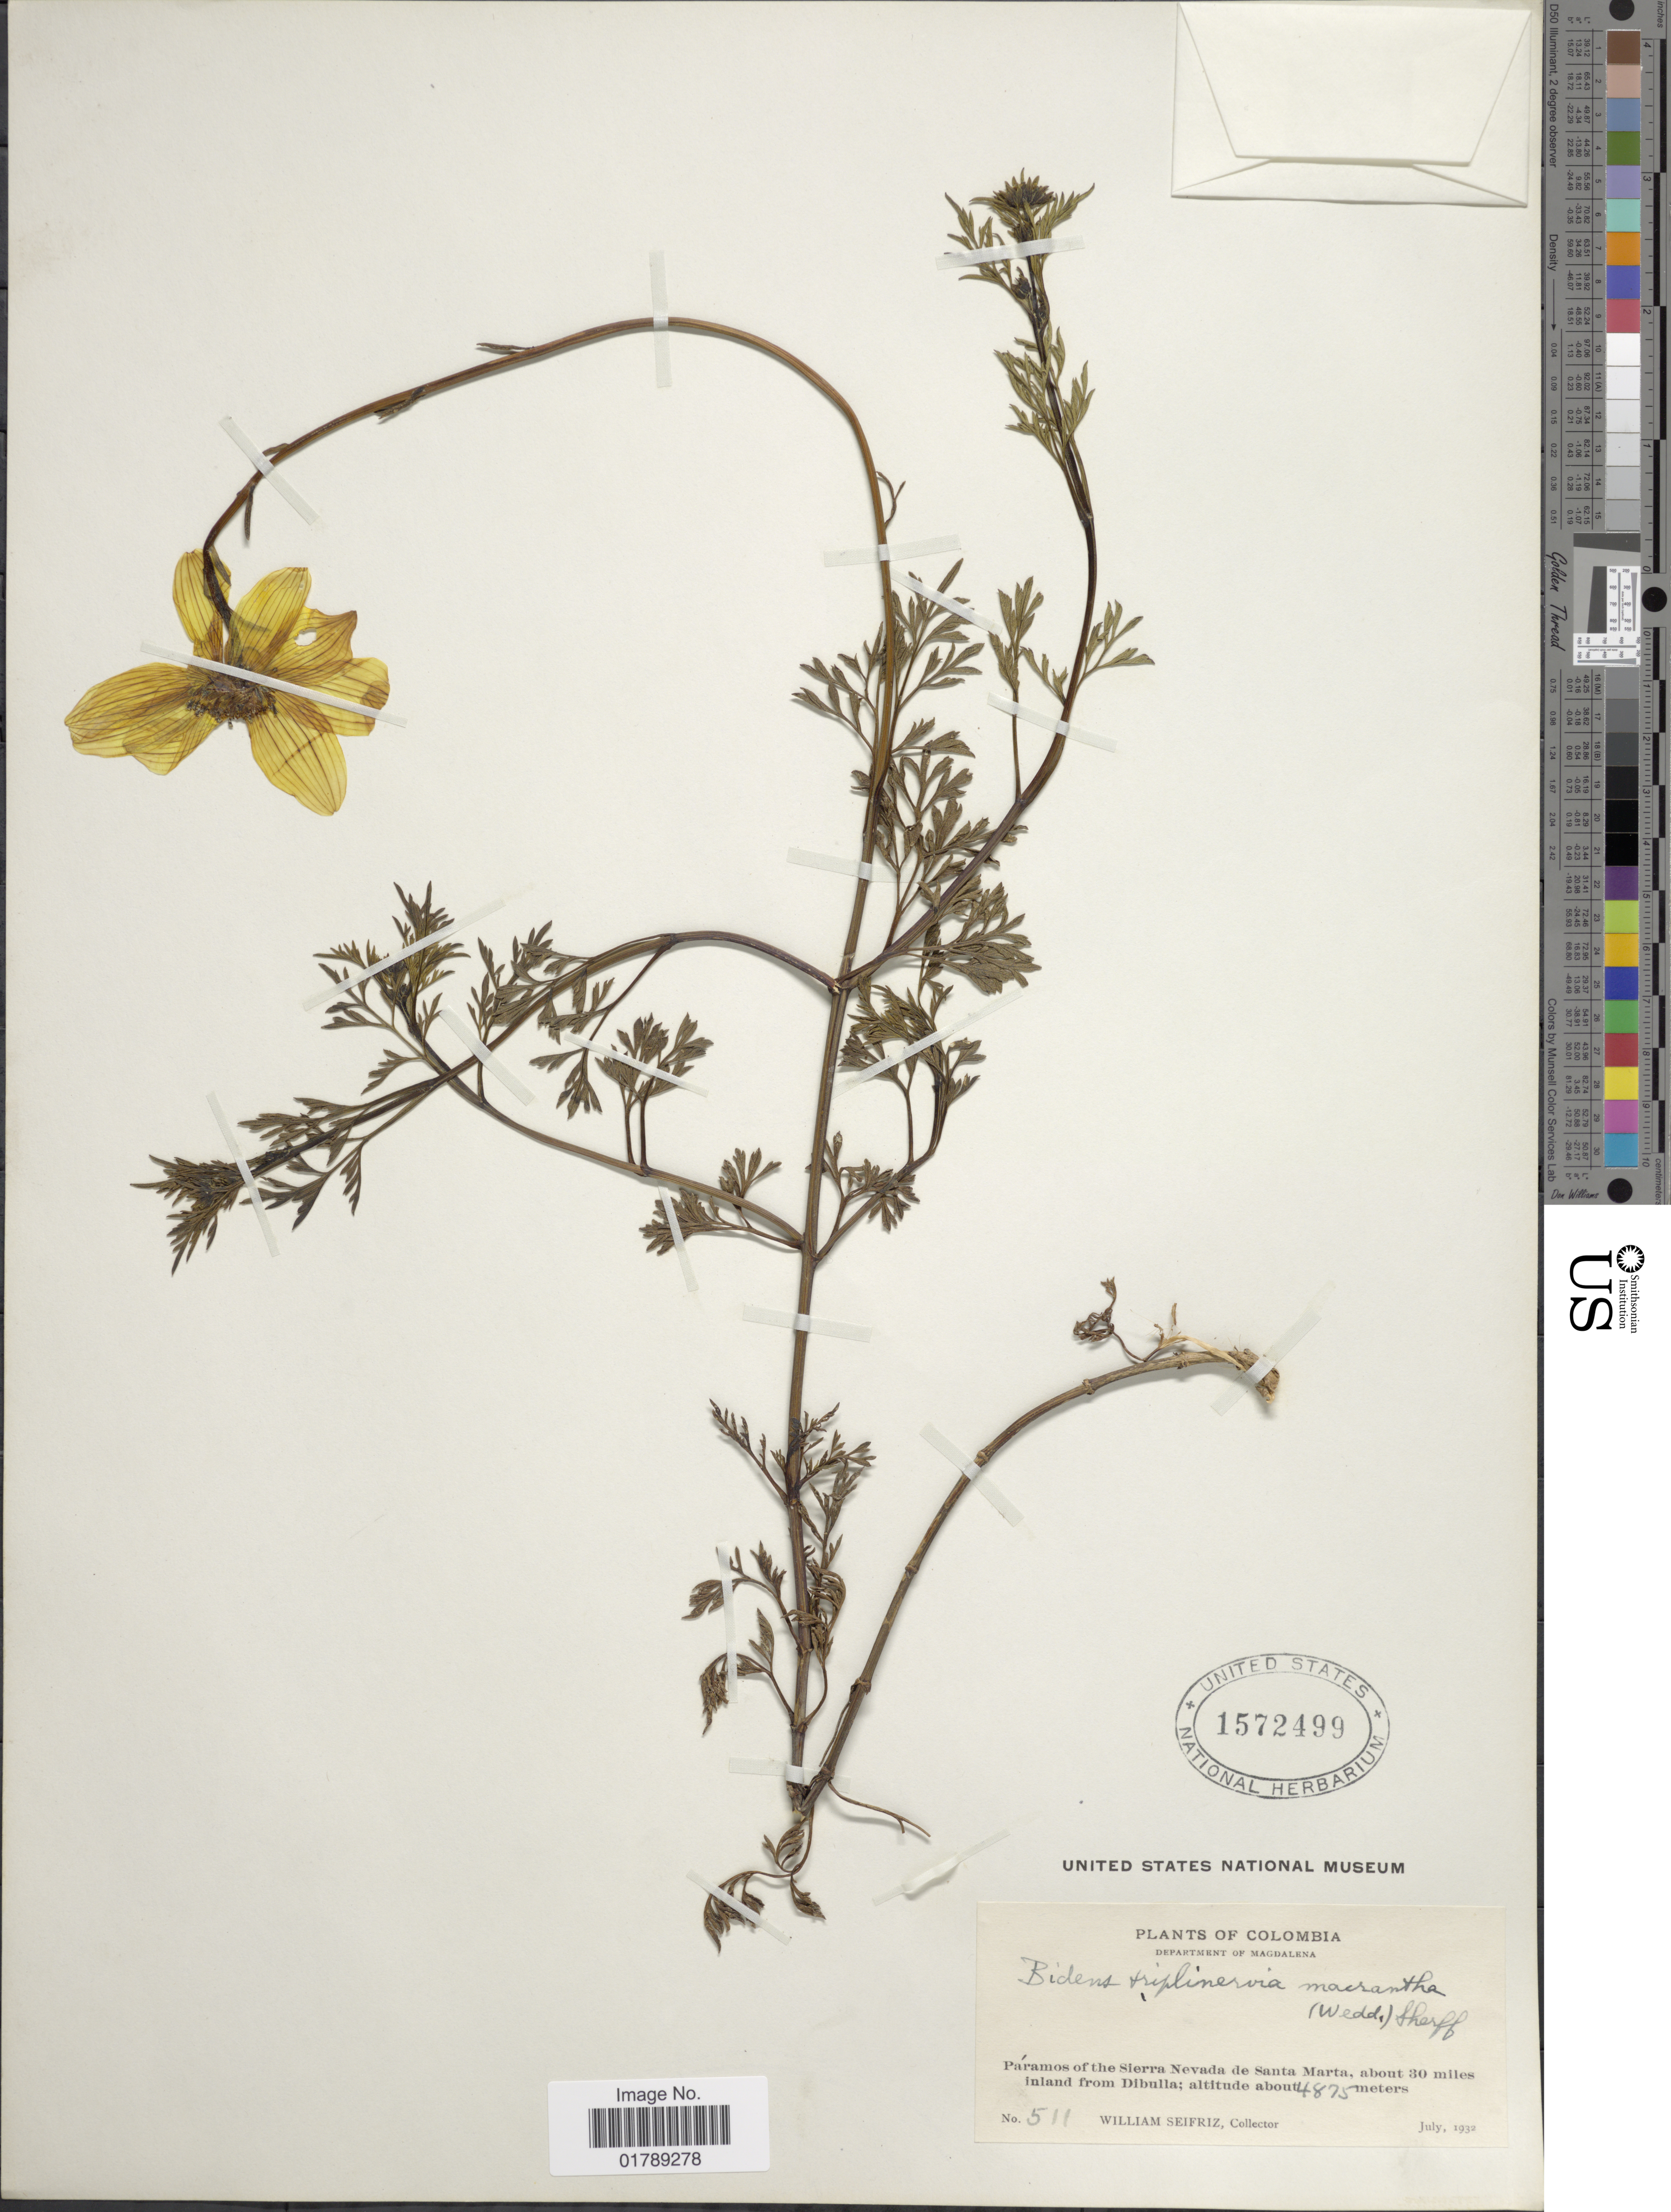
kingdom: Plantae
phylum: Tracheophyta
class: Magnoliopsida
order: Asterales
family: Asteraceae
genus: Bidens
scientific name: Bidens triplinervia var. macrantha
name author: (Wedd.) Sherff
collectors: W. Seifriz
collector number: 511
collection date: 1932-07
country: Colombia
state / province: Magdalena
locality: Páramos of the Sierra Nevada de Santa Maria, about 30 miles inland from Dibulla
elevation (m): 4875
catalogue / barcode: US 1572499